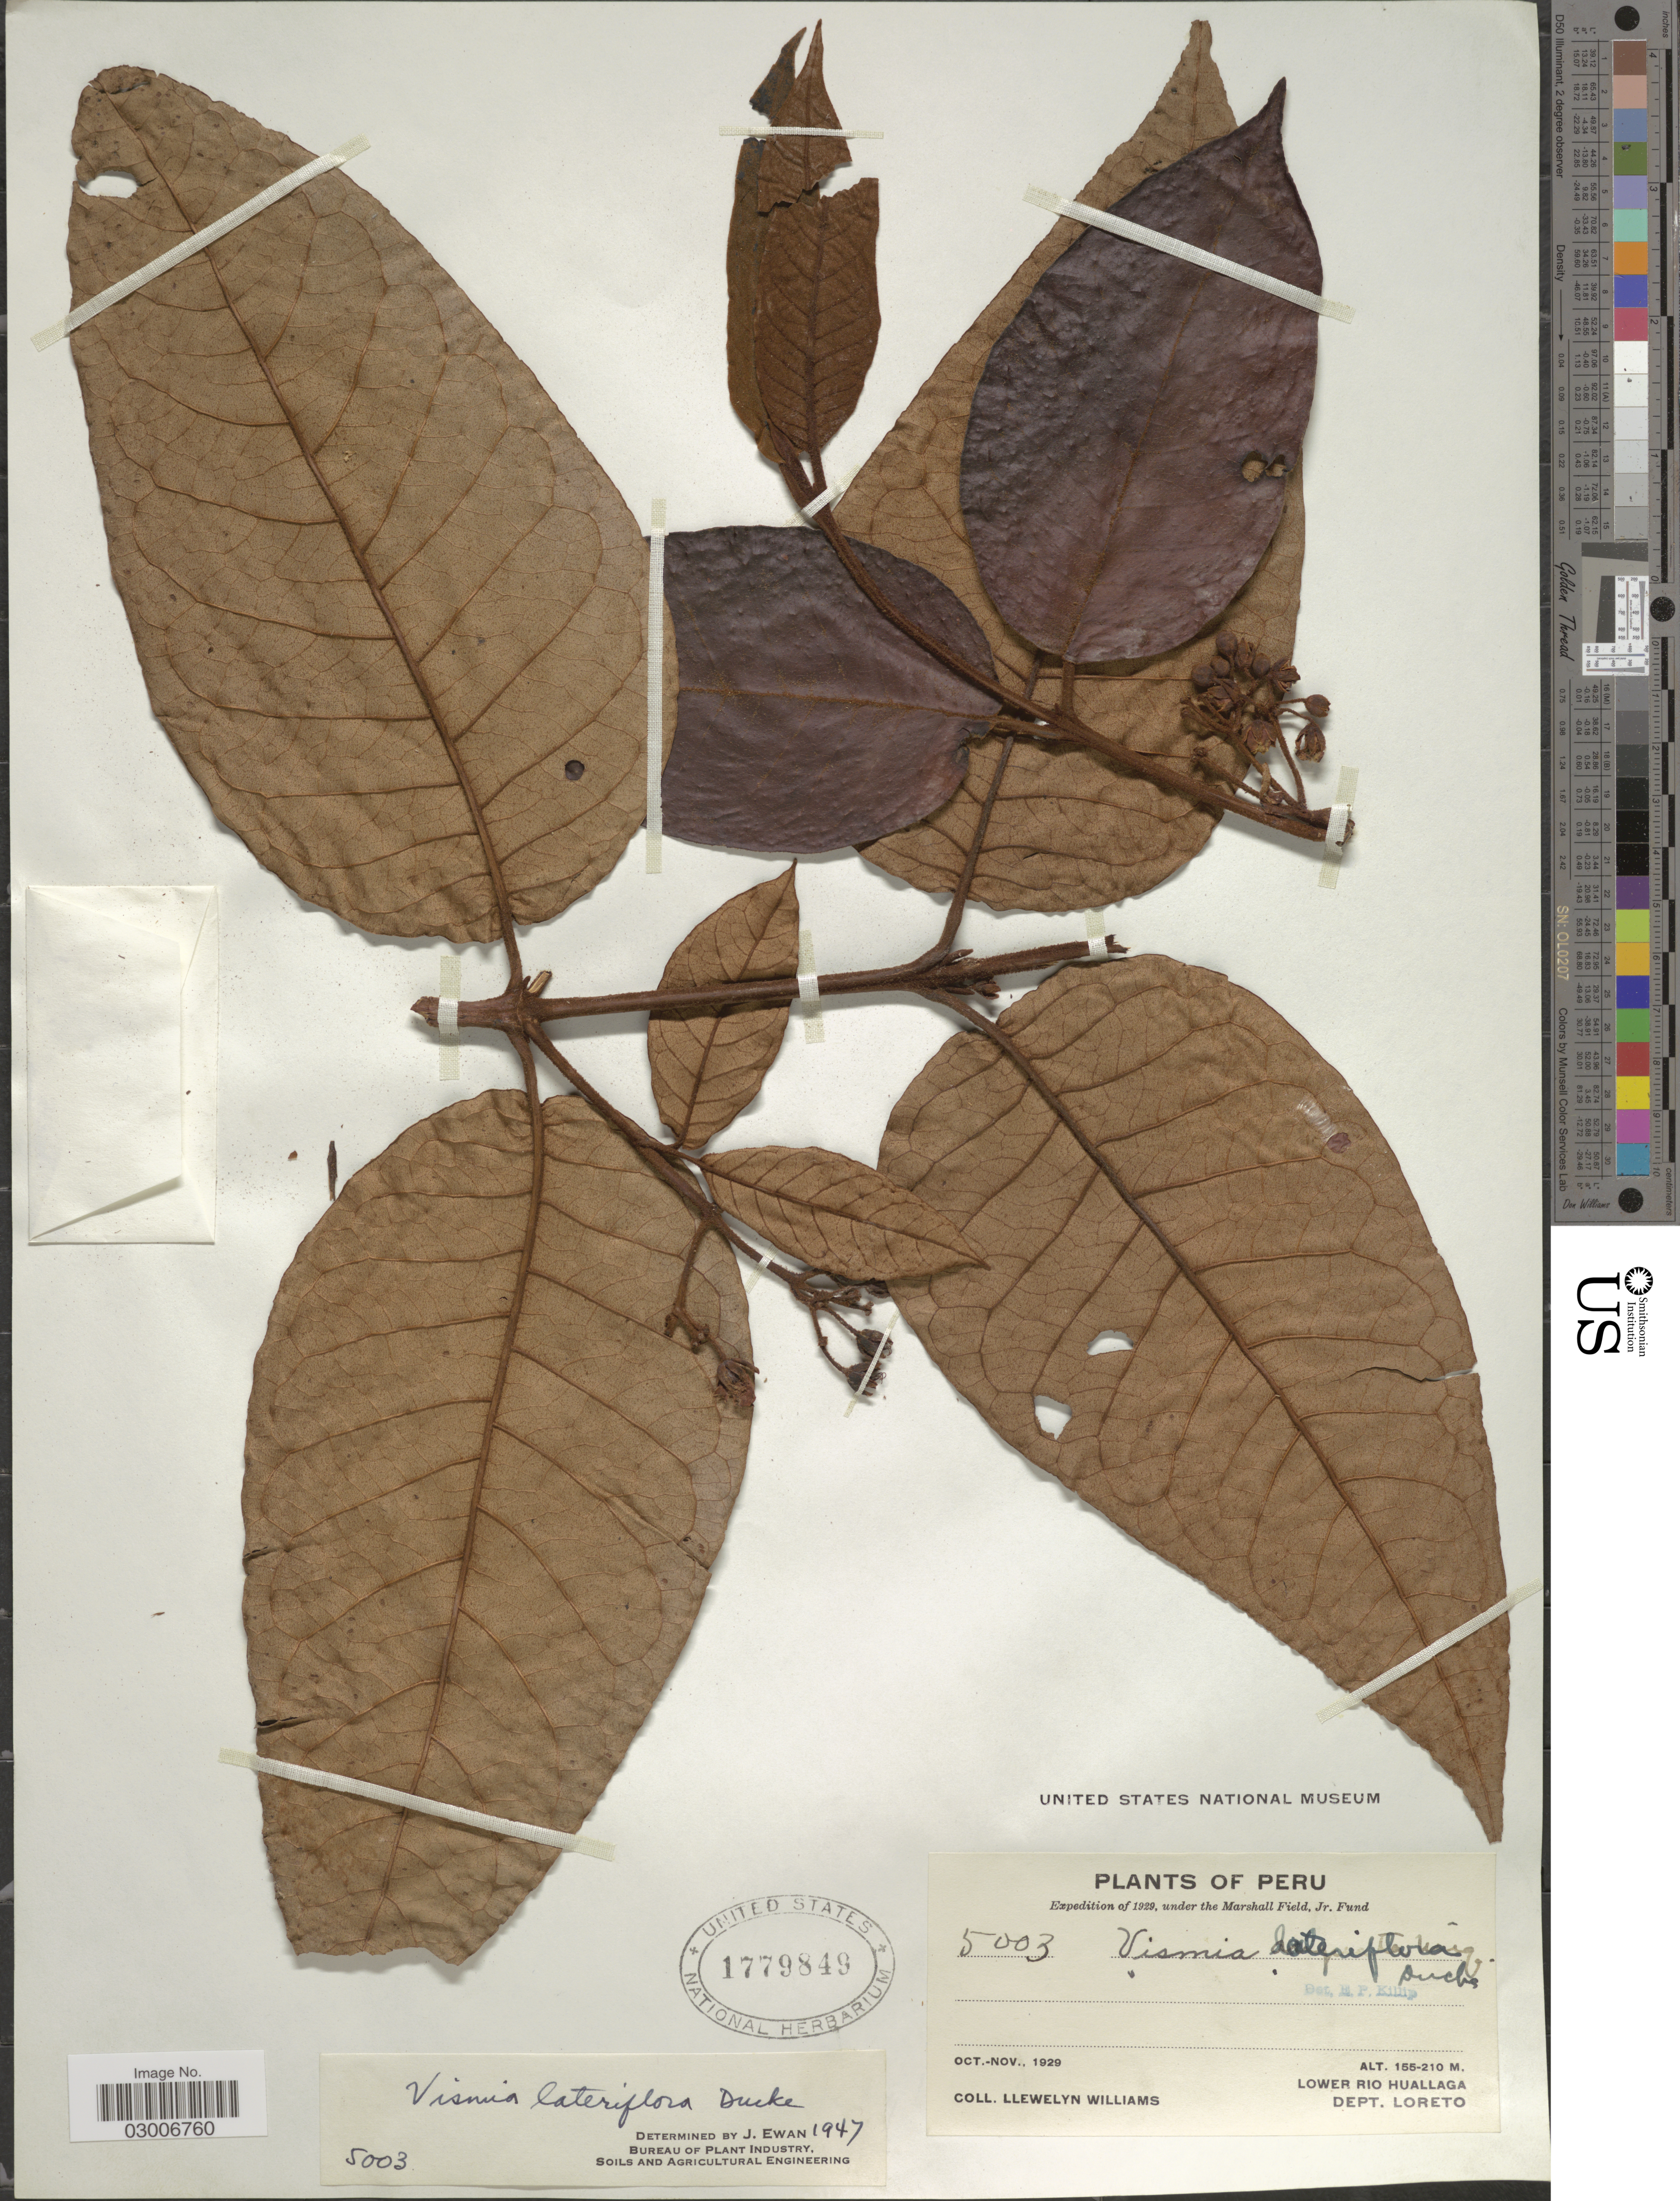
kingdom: Plantae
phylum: Tracheophyta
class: Magnoliopsida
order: Malpighiales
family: Hypericaceae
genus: Vismia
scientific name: Vismia lateriflora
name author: Ducke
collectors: Ll. Williams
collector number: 5003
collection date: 1929-10/1929-11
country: Peru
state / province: Loreto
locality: Lower Rio Huallaga, Dept. Loreto.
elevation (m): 155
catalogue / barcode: US 1779849